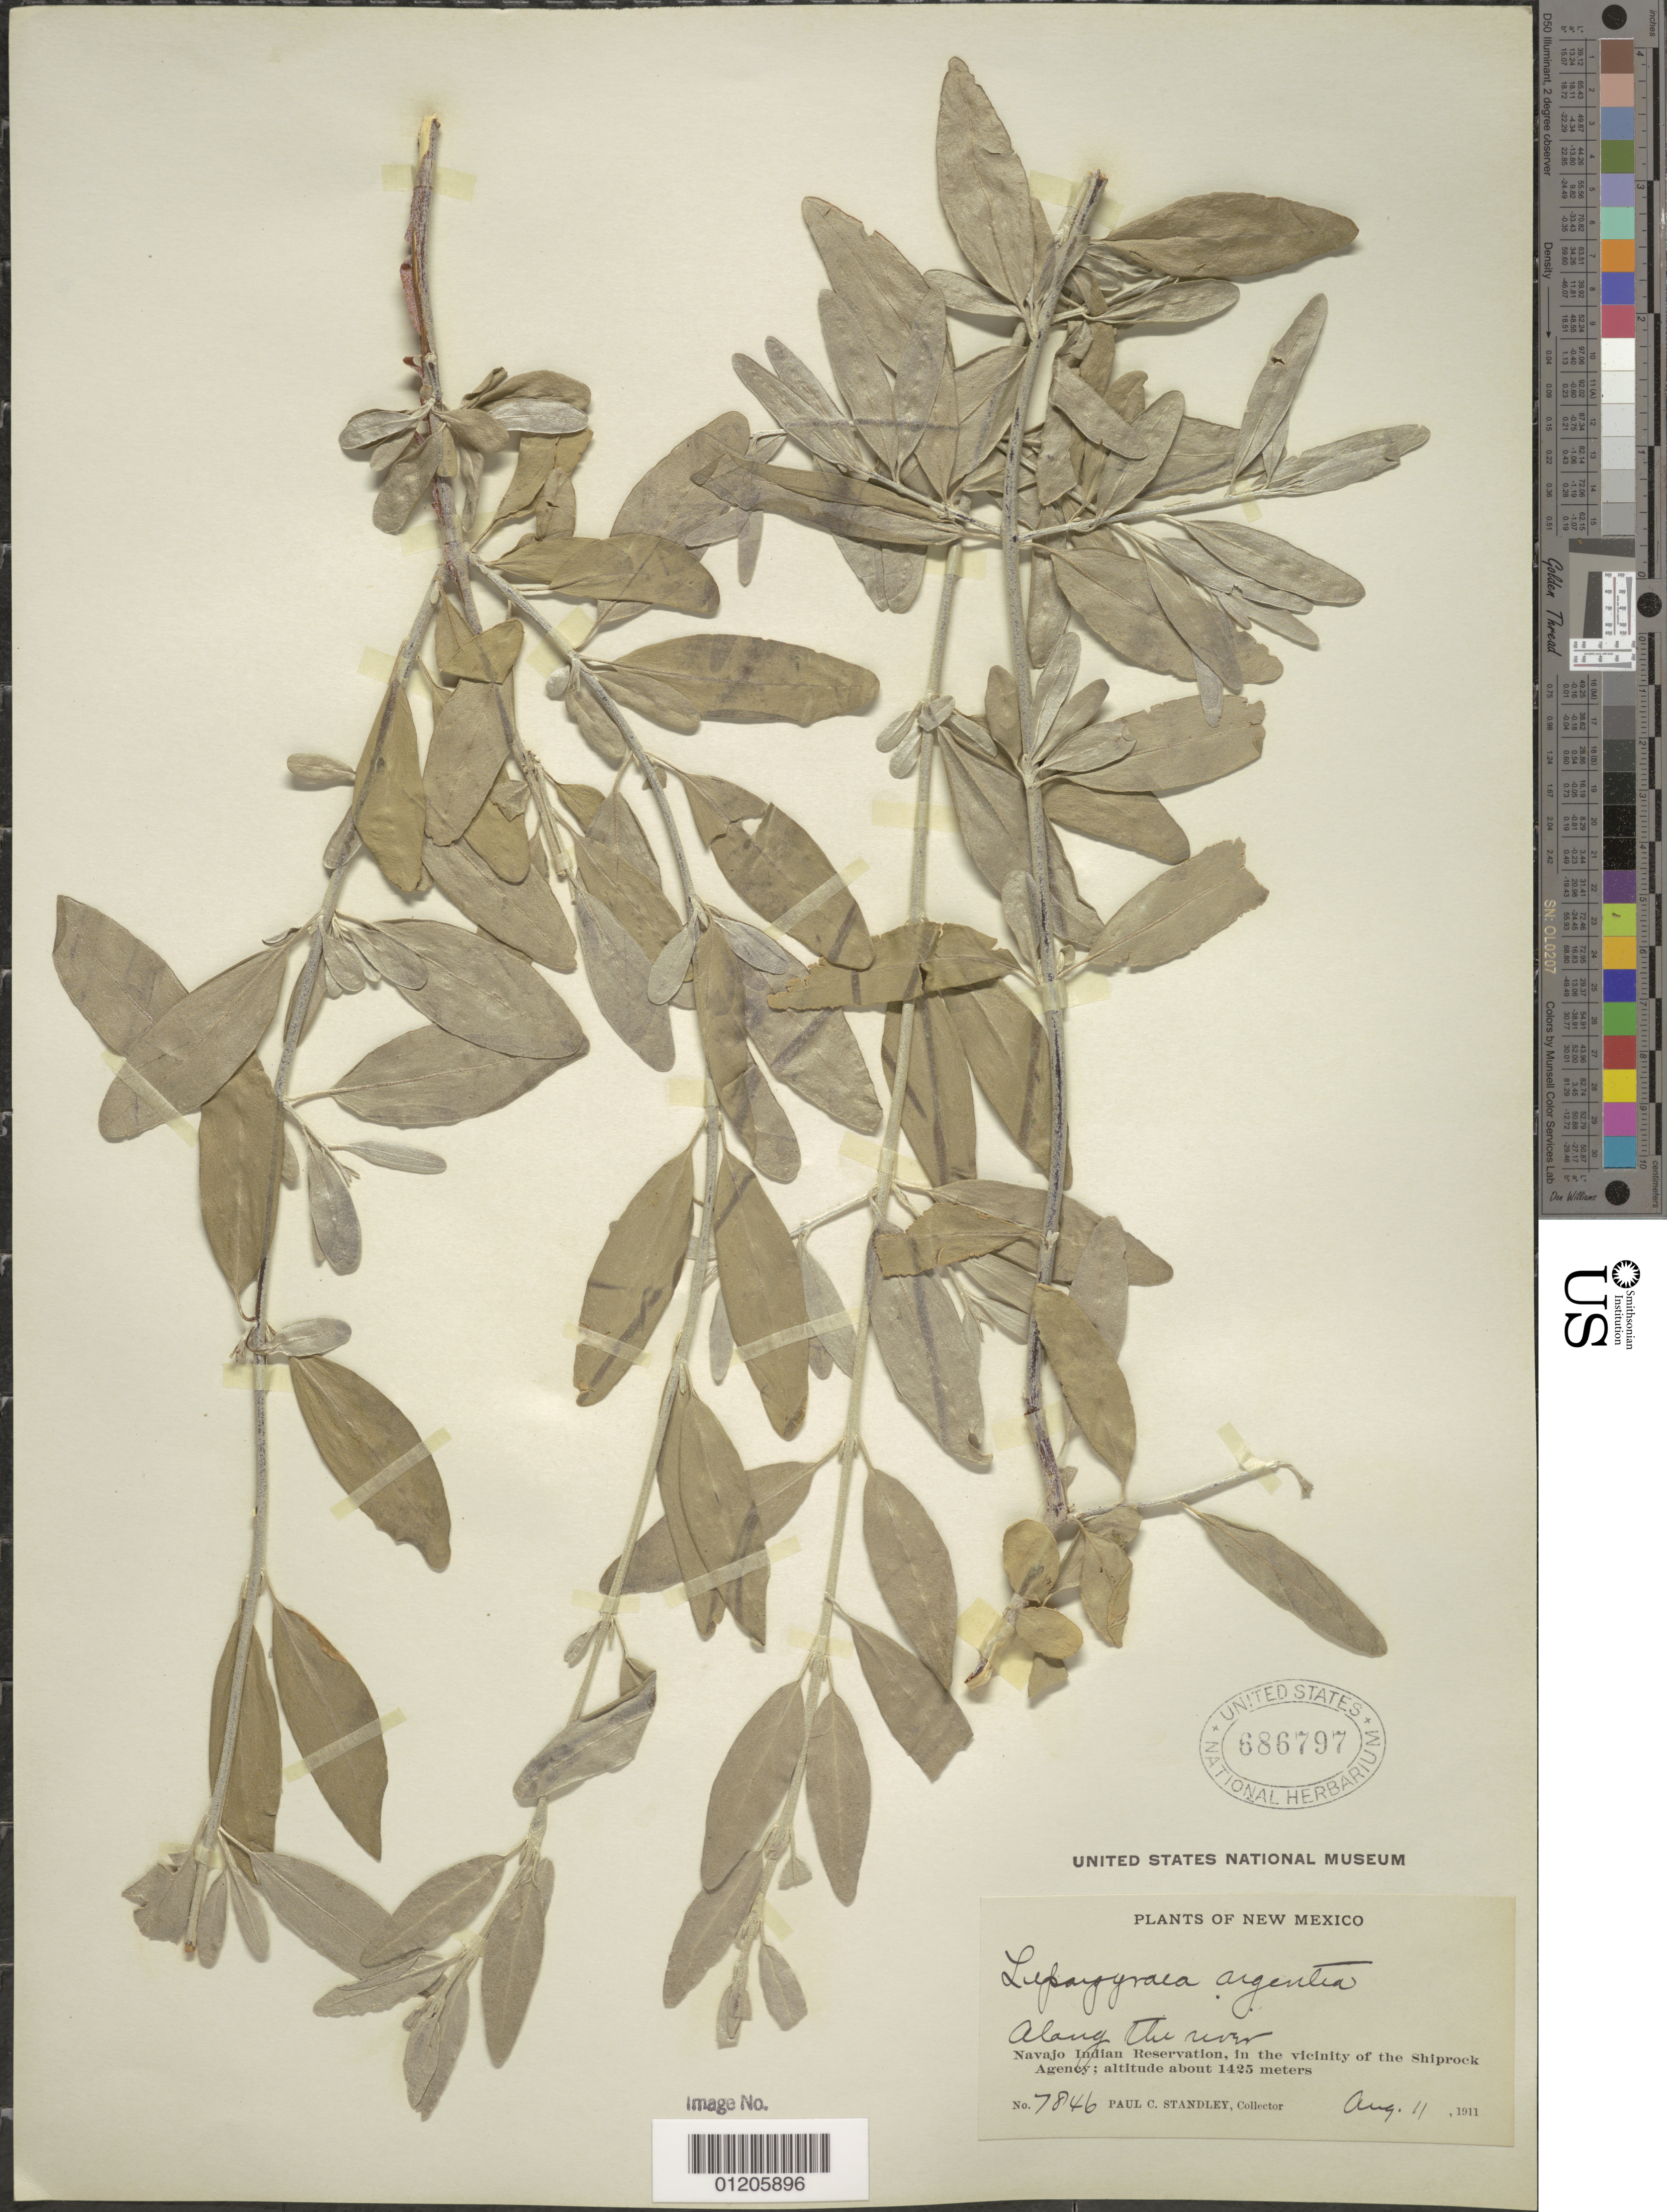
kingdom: Plantae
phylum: Tracheophyta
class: Magnoliopsida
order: Rosales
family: Elaeagnaceae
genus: Shepherdia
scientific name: Shepherdia argentea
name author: (Pursh) Nutt.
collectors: P. C. Standley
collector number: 7846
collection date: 1911-08-11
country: United States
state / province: New Mexico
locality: Navajo Indian Reservation, in the vicinity of the Shiprock Agency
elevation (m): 434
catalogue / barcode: US 686797